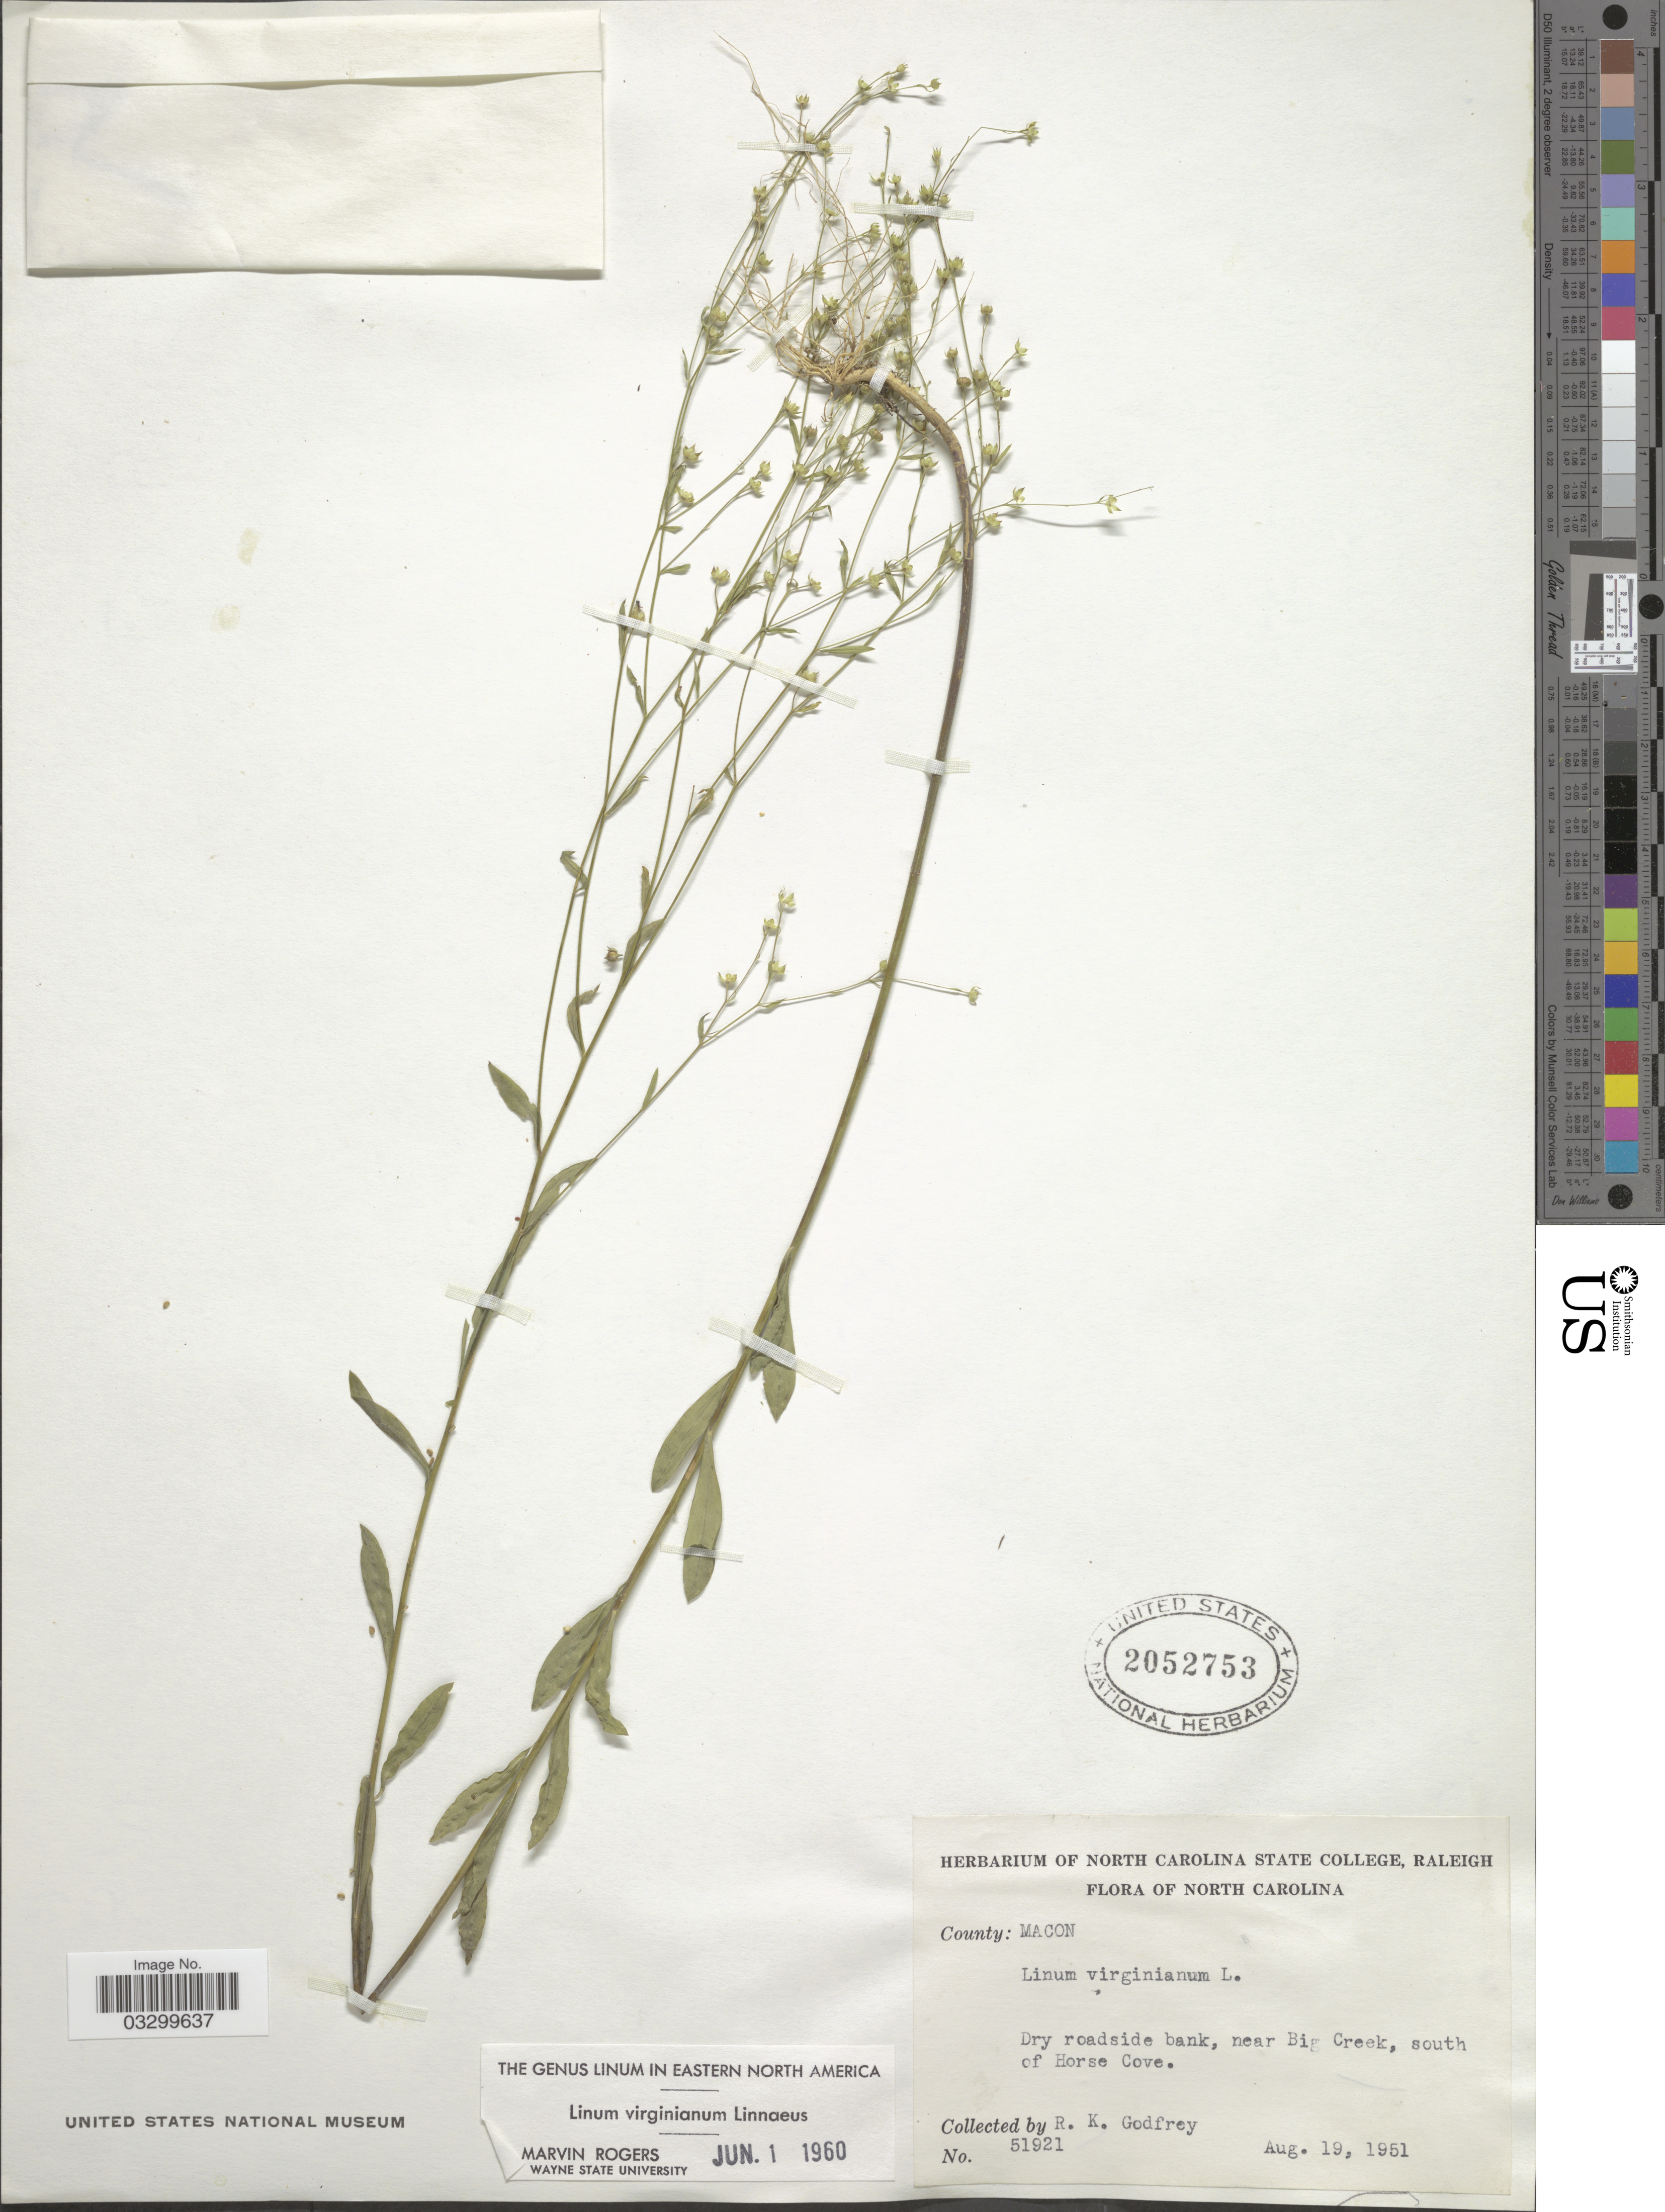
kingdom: Plantae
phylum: Tracheophyta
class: Magnoliopsida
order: Malpighiales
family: Linaceae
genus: Linum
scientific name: Linum virginianum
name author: L.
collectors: R. K. Godfrey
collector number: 51921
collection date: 1951-08-19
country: United States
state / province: North Carolina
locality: Near Big Creek, south of Horse Cove.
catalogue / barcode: US 2052753